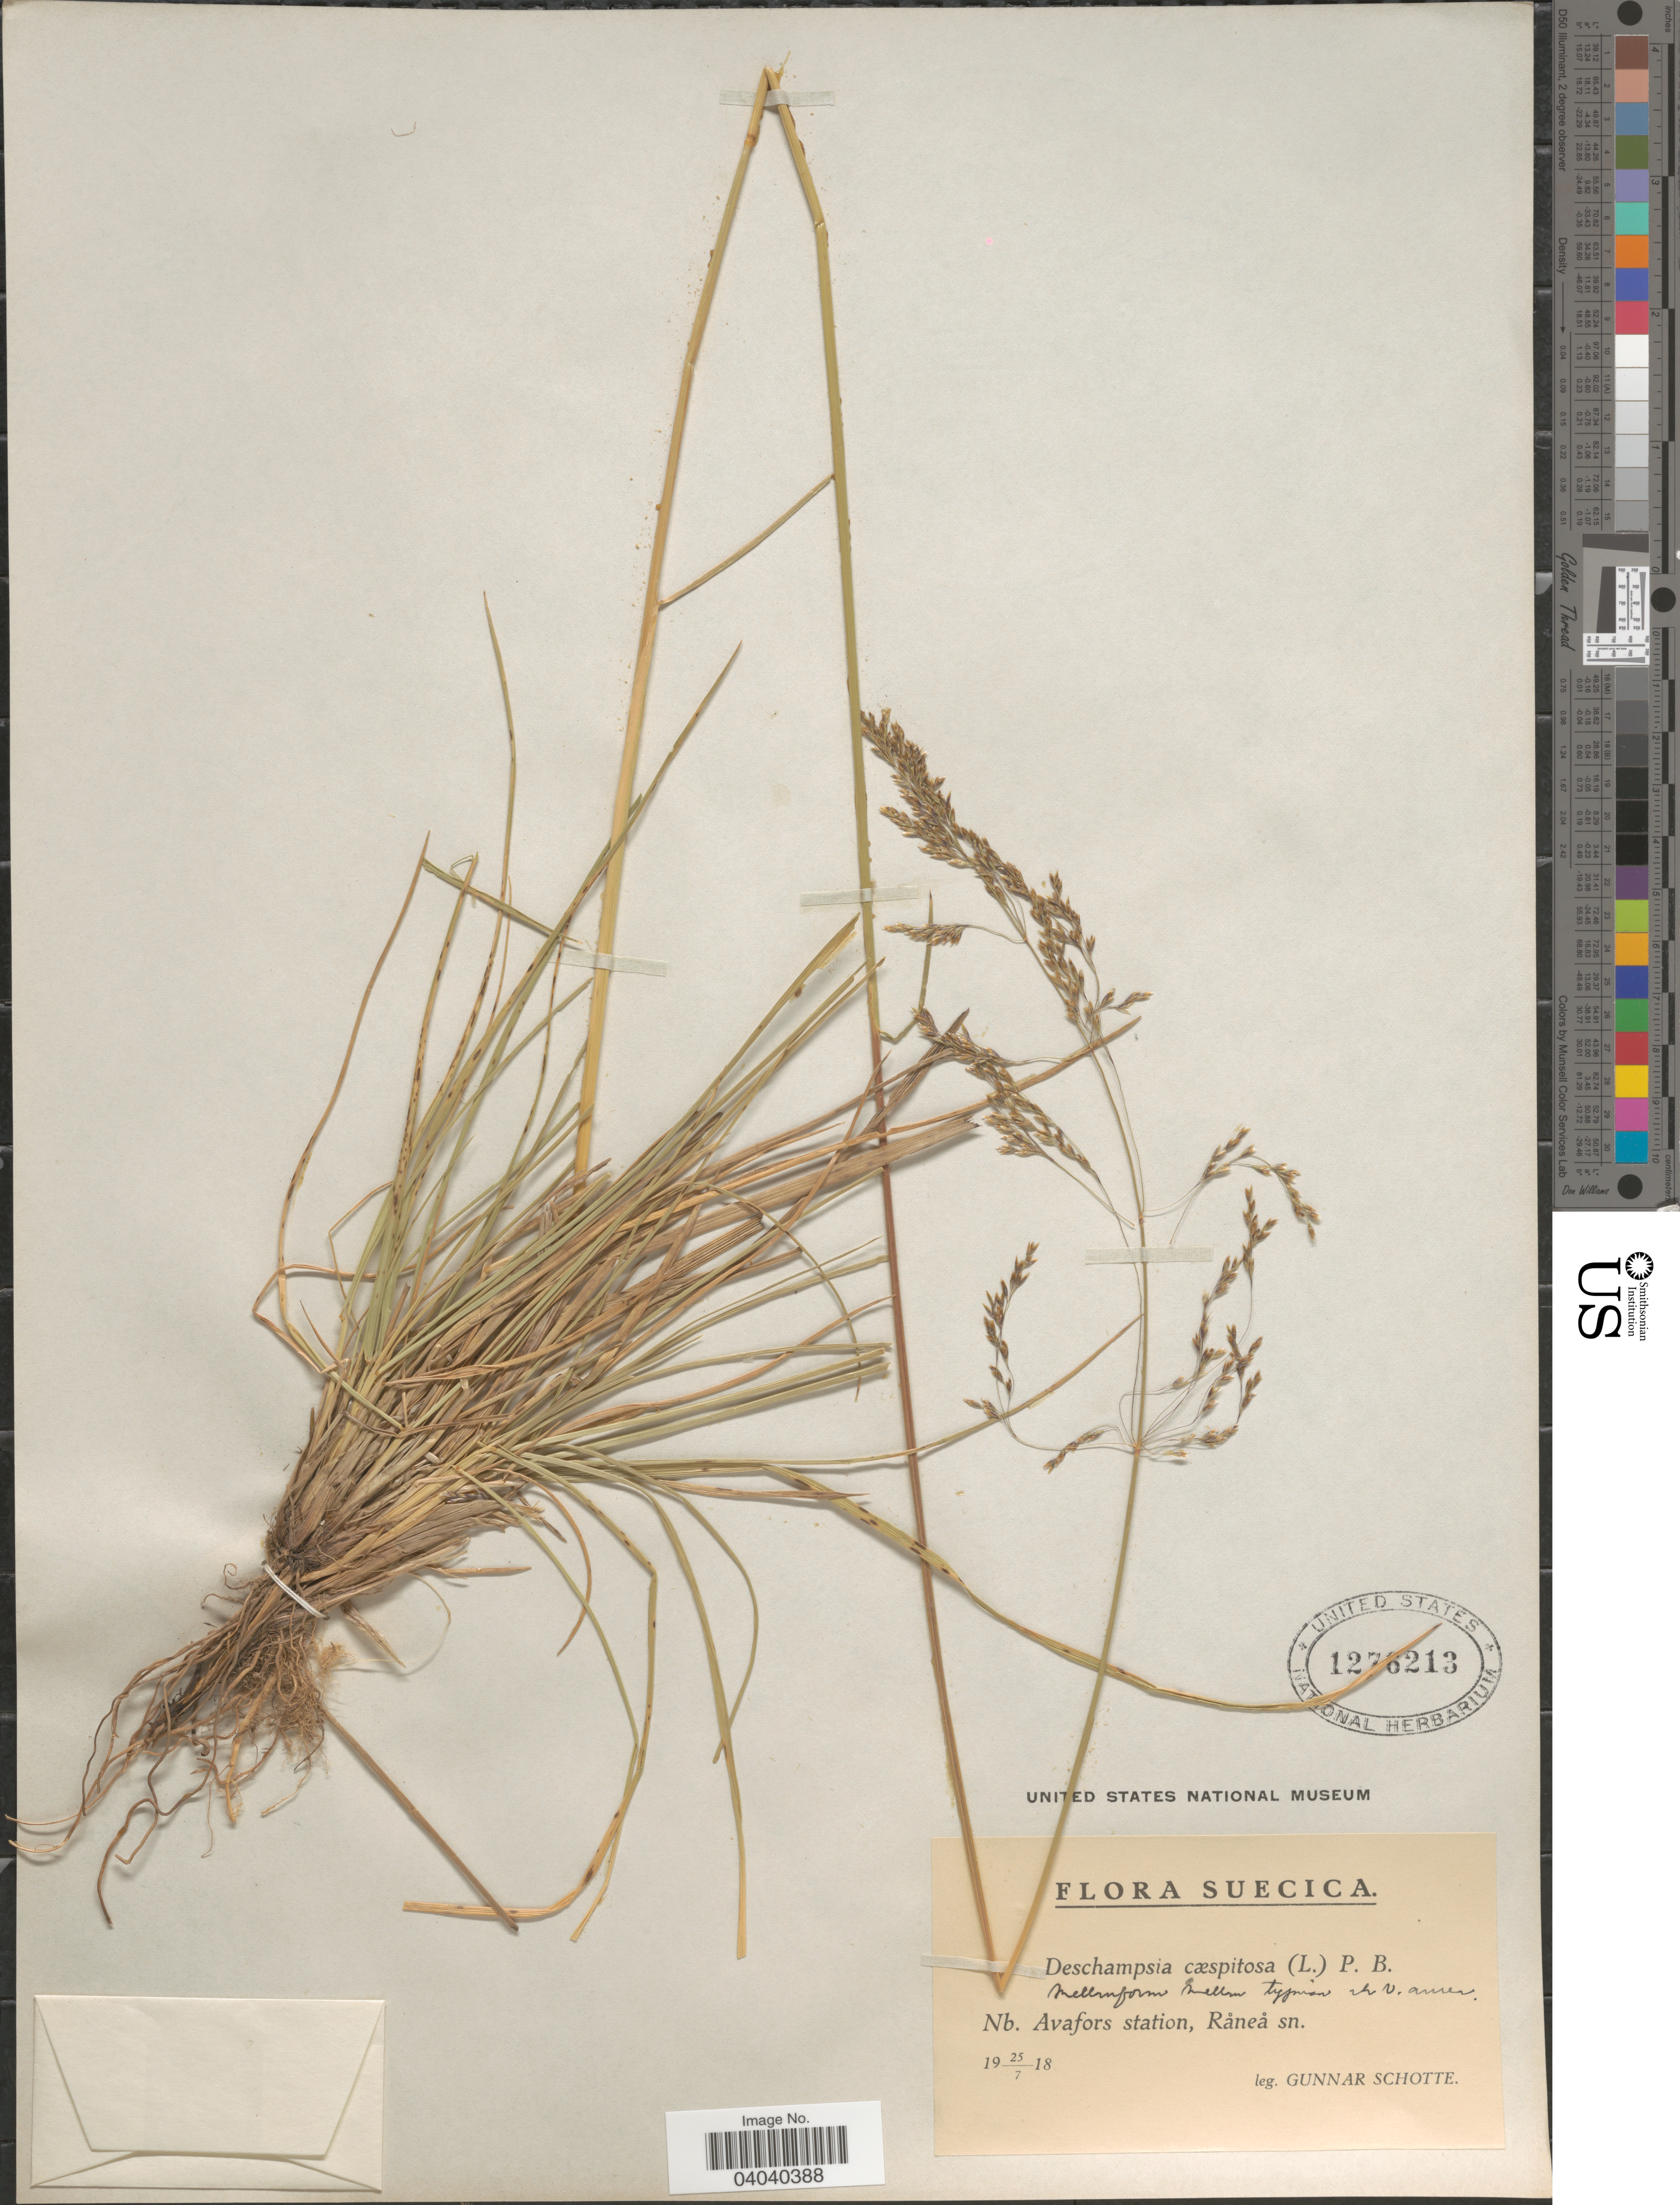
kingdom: Plantae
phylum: Tracheophyta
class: Liliopsida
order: Poales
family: Poaceae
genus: Deschampsia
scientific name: Deschampsia cespitosa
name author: (L.) P. Beauv.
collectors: G. Schotte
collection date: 1918-07-25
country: Sweden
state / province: Norrbotten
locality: Suecica. Nb. Avafors station, Råneå sn.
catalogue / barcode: US 1276213